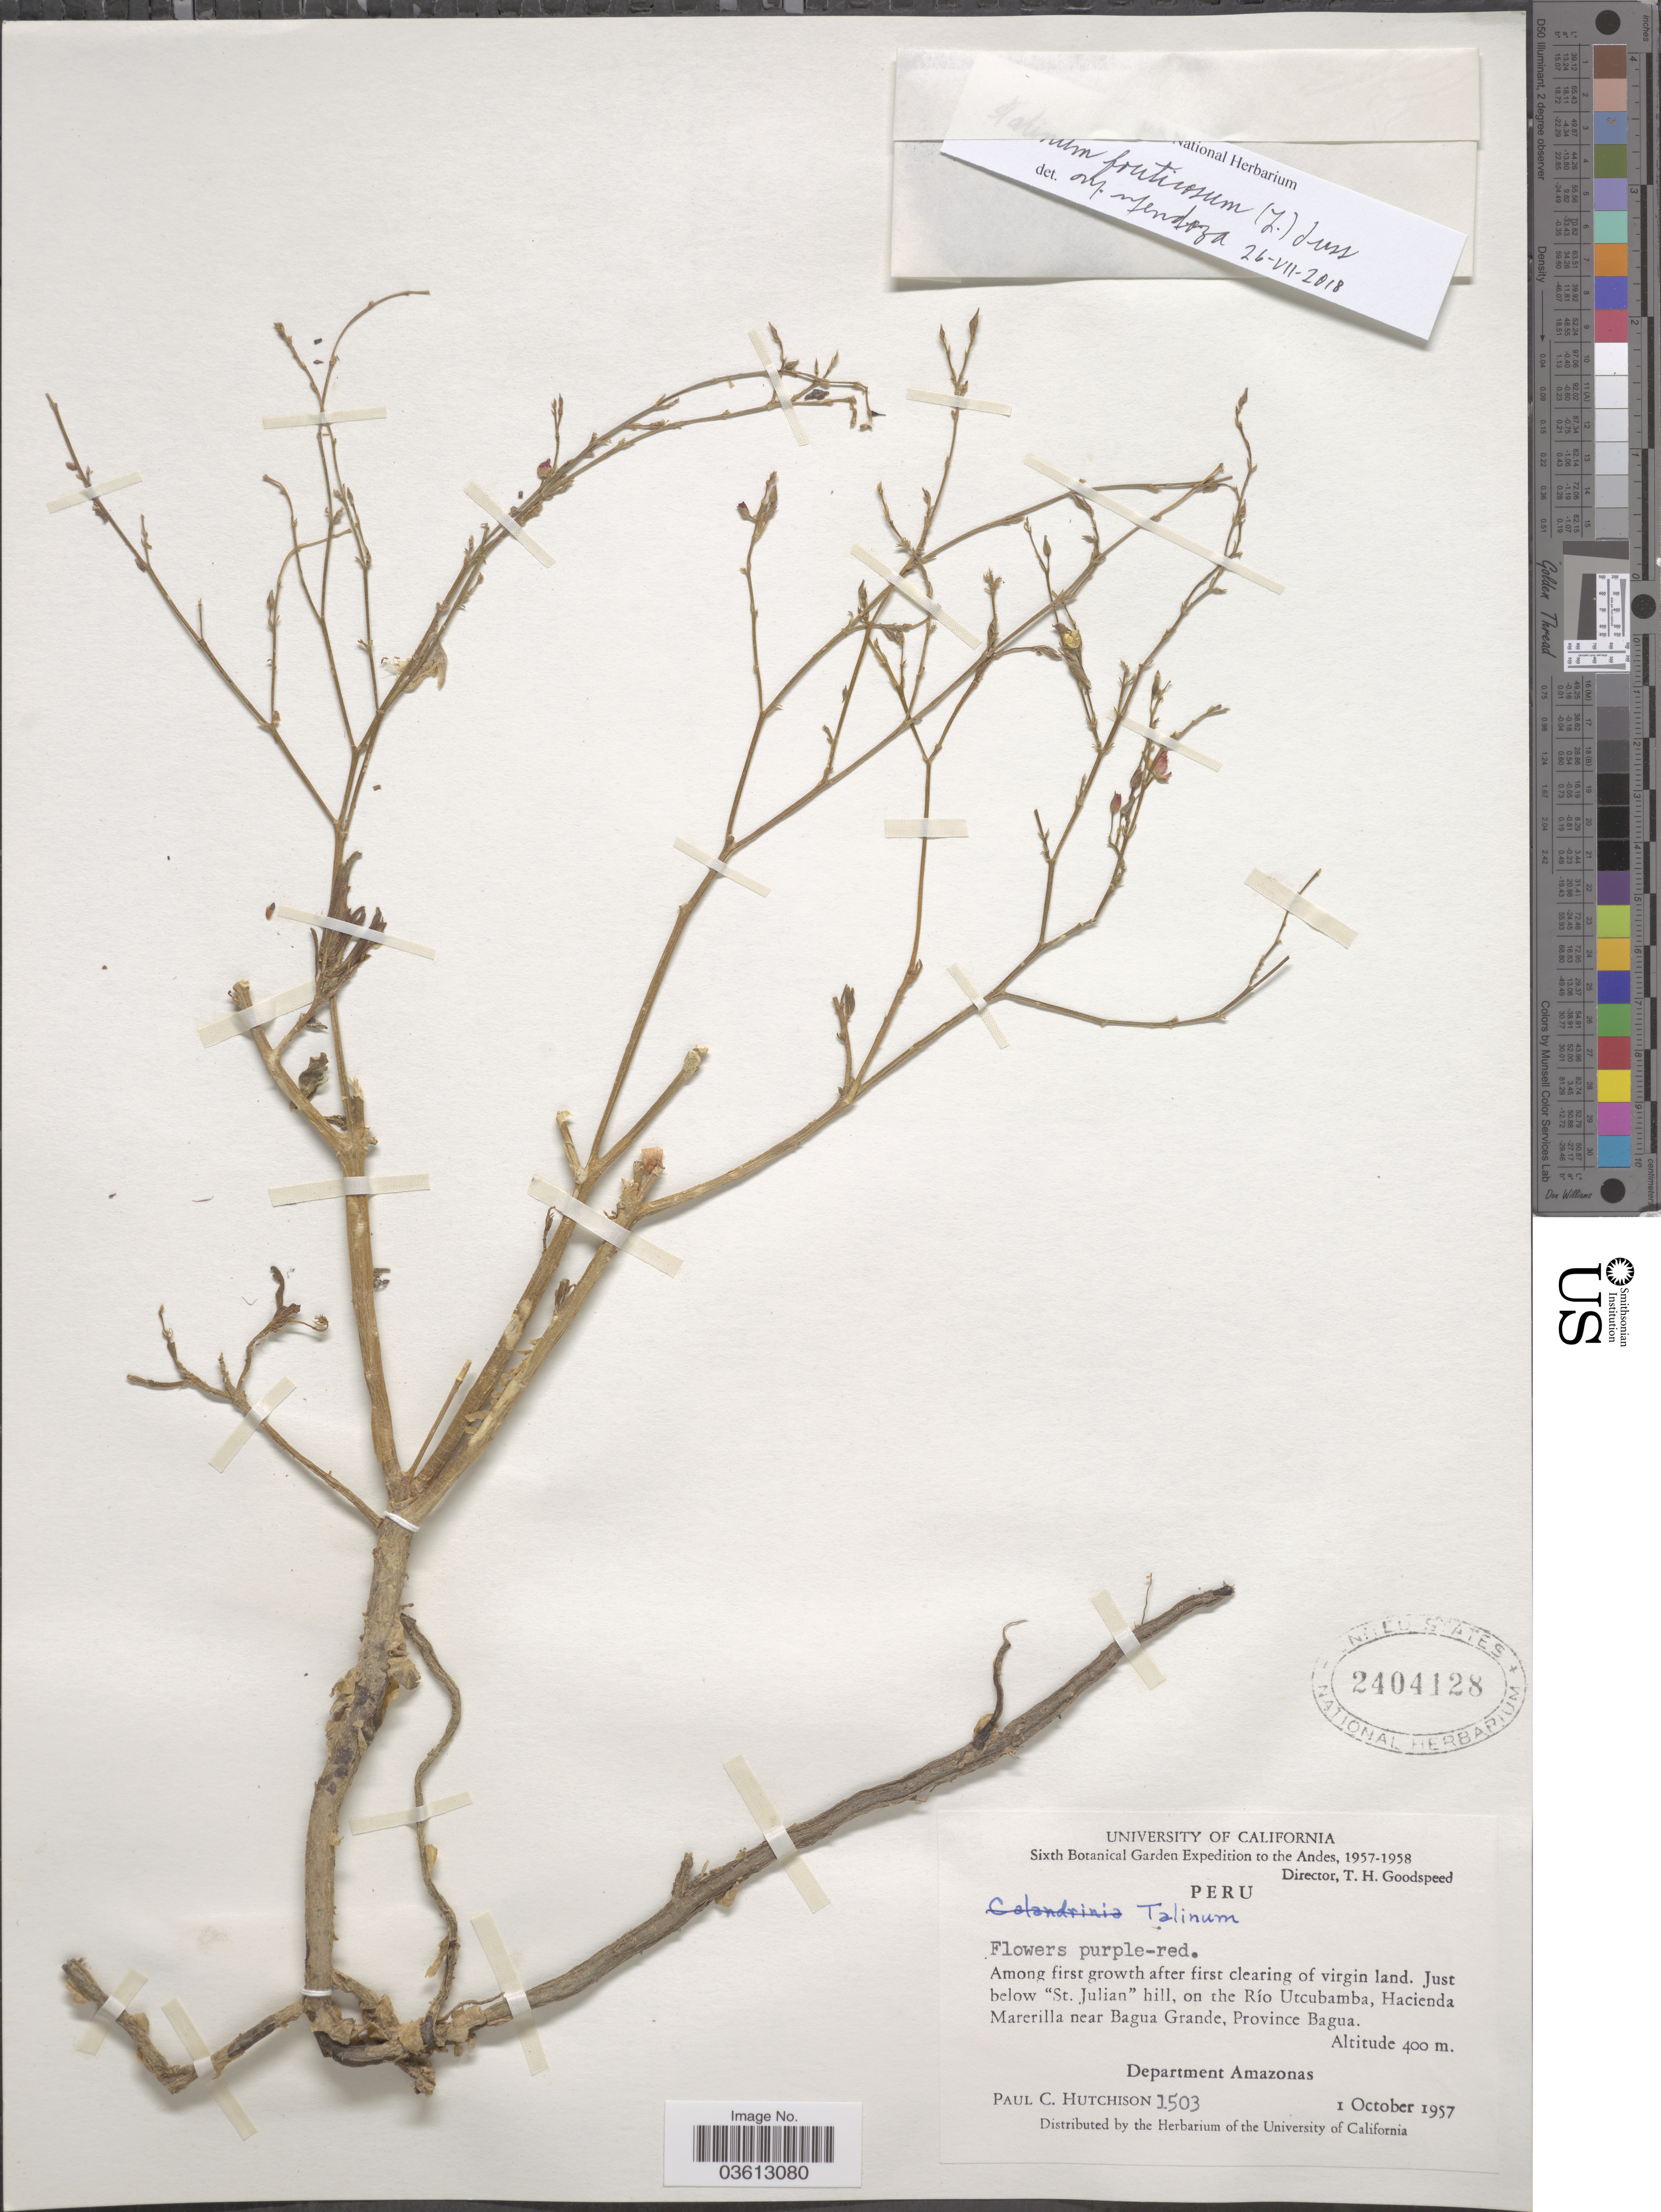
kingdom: Plantae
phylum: Tracheophyta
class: Magnoliopsida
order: Caryophyllales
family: Talinaceae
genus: Talinum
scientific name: Talinum sp.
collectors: P. C. Hutchison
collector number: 1503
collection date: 1957-10-01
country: Peru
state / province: Amazonas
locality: Andes. Just below "St. Julian" hill, on the Río Utcubamba, Hacienda Marerilla near Bagua Grande, Province Bagua. Department Amazonas.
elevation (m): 400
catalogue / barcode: US 2404128